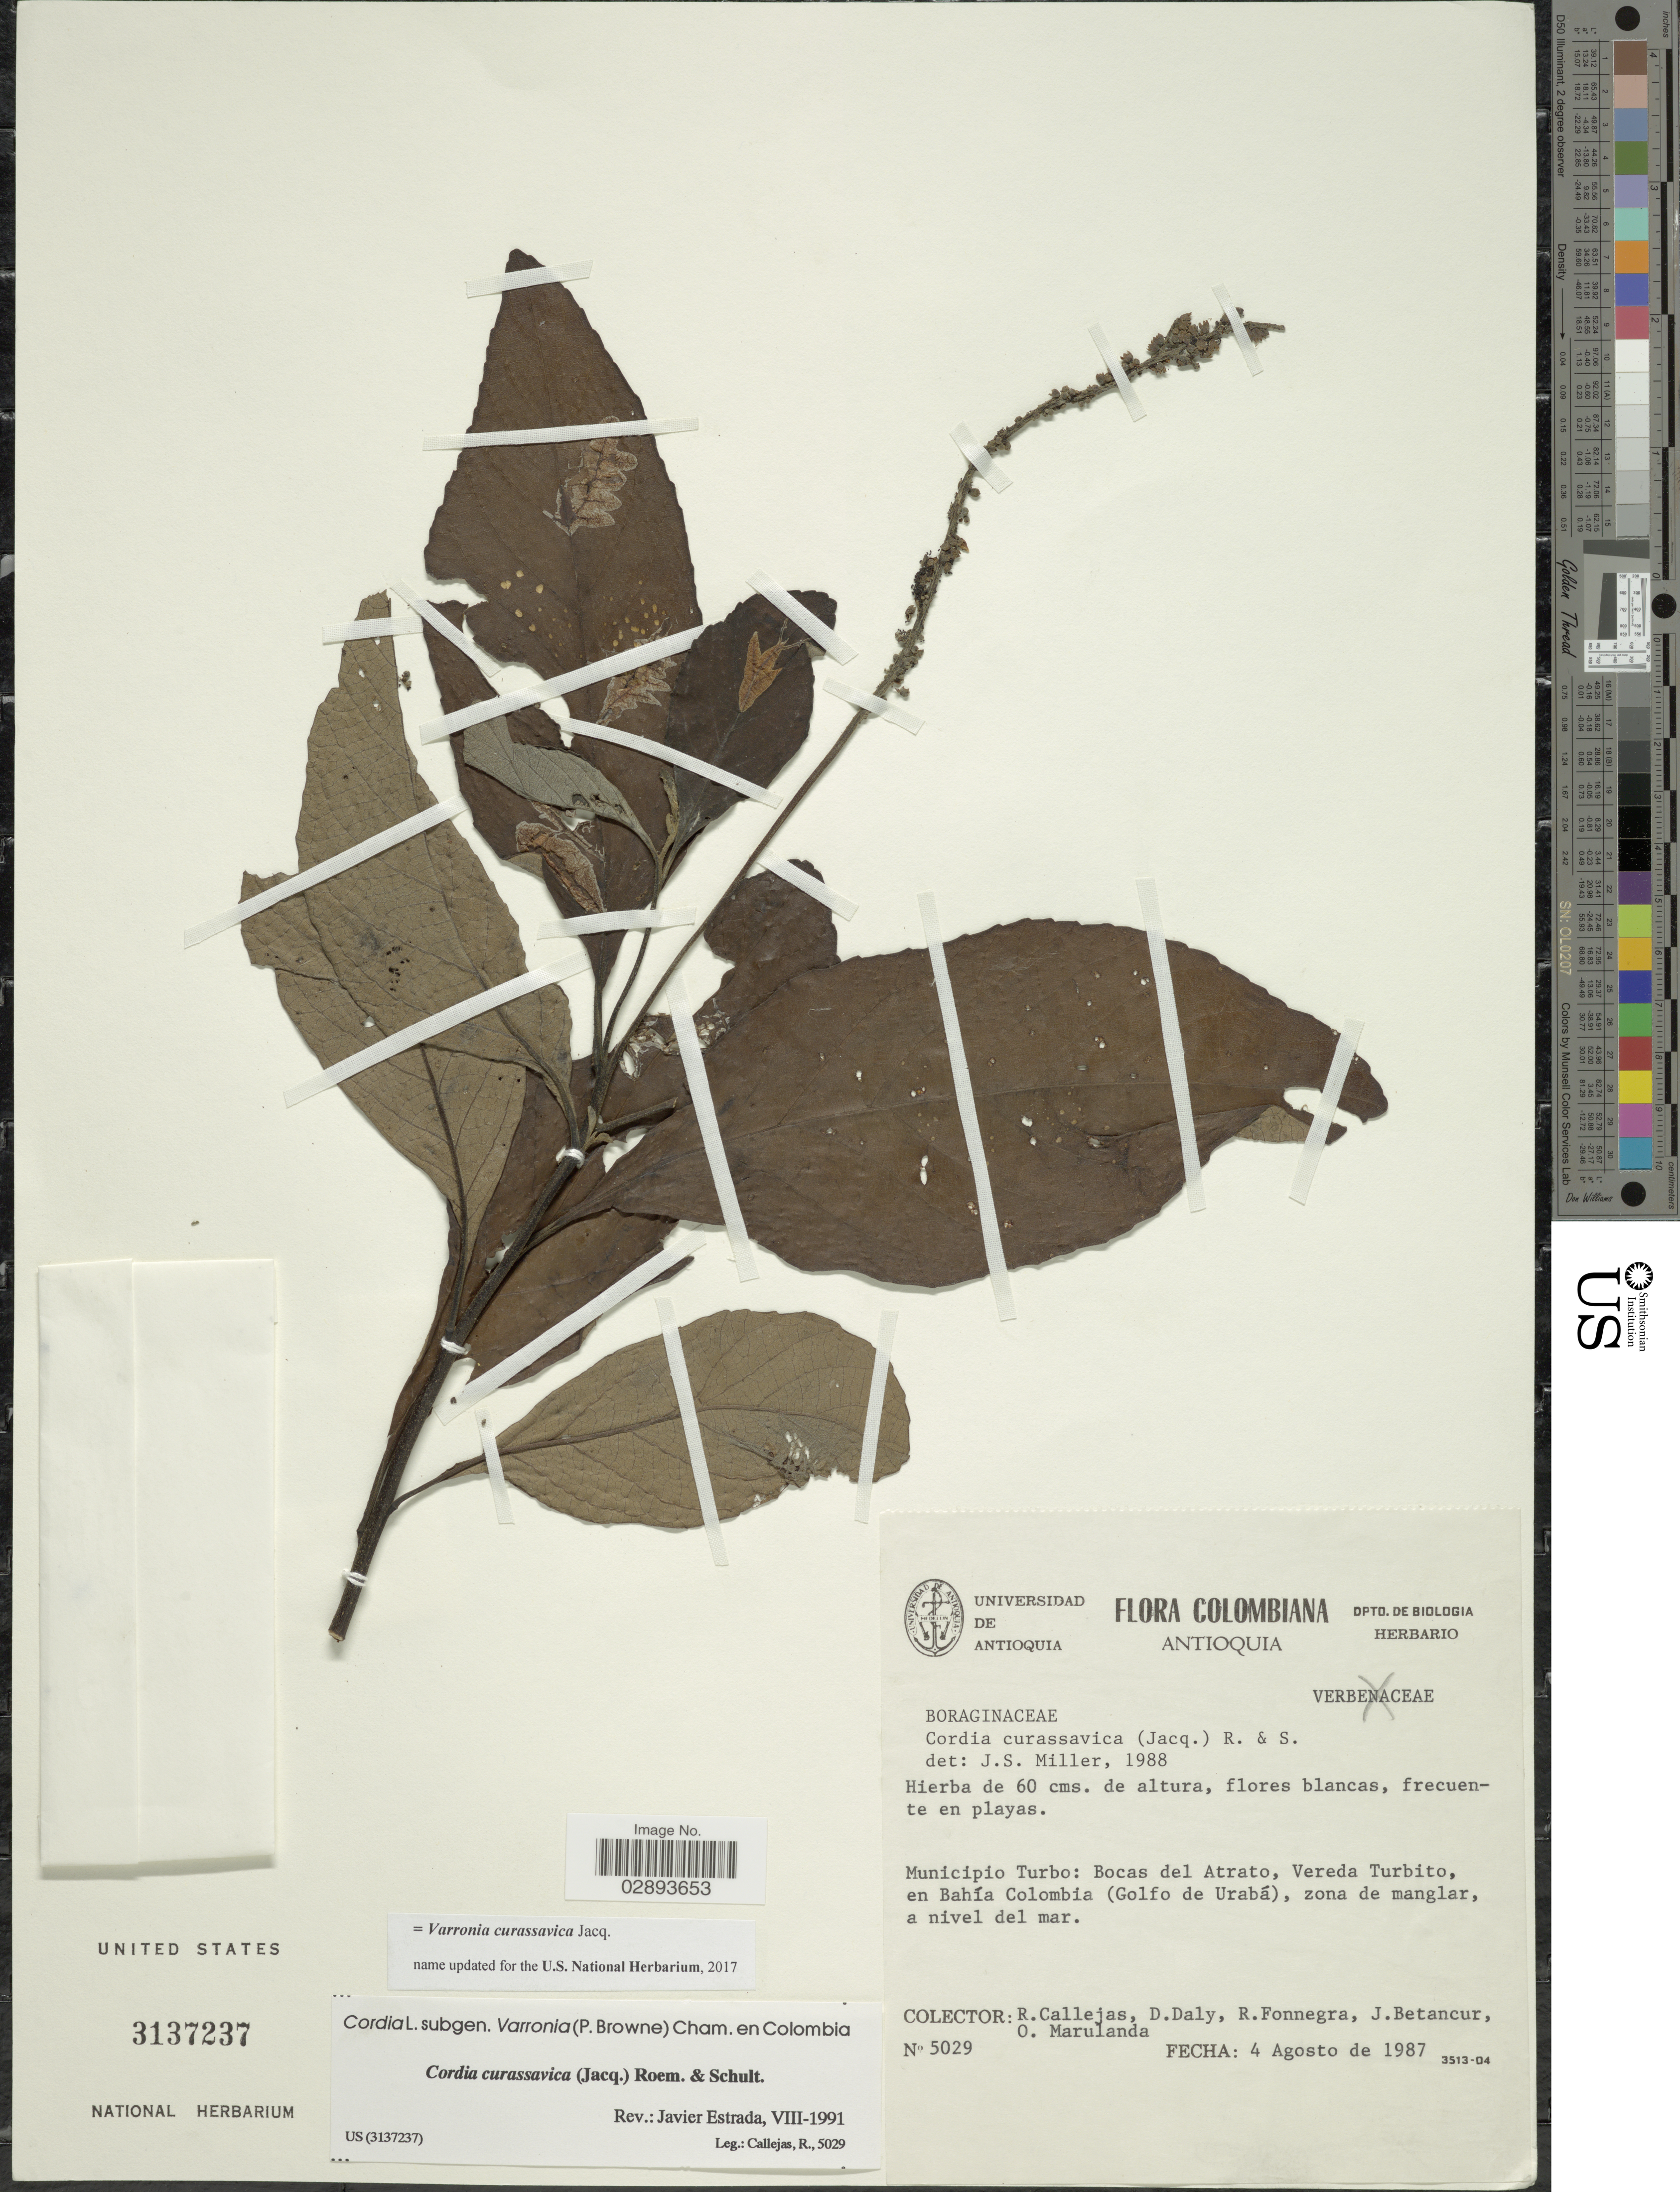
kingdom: Plantae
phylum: Tracheophyta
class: Magnoliopsida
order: Boraginales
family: Cordiaceae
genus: Varronia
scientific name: Varronia curassavica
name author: Jacq.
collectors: R. Callejas, D. C. Daly, R. Fonnegra, J. Betancur & O. Marulanda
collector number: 5029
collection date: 1987-08-04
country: Colombia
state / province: Antioquia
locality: Municipio Turbo: Bocas del Atrato, Vereda Turbito, en Bahía Colombia (Golfo de Urabá), zona de manglar, a nivel del mar.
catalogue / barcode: US 3137237